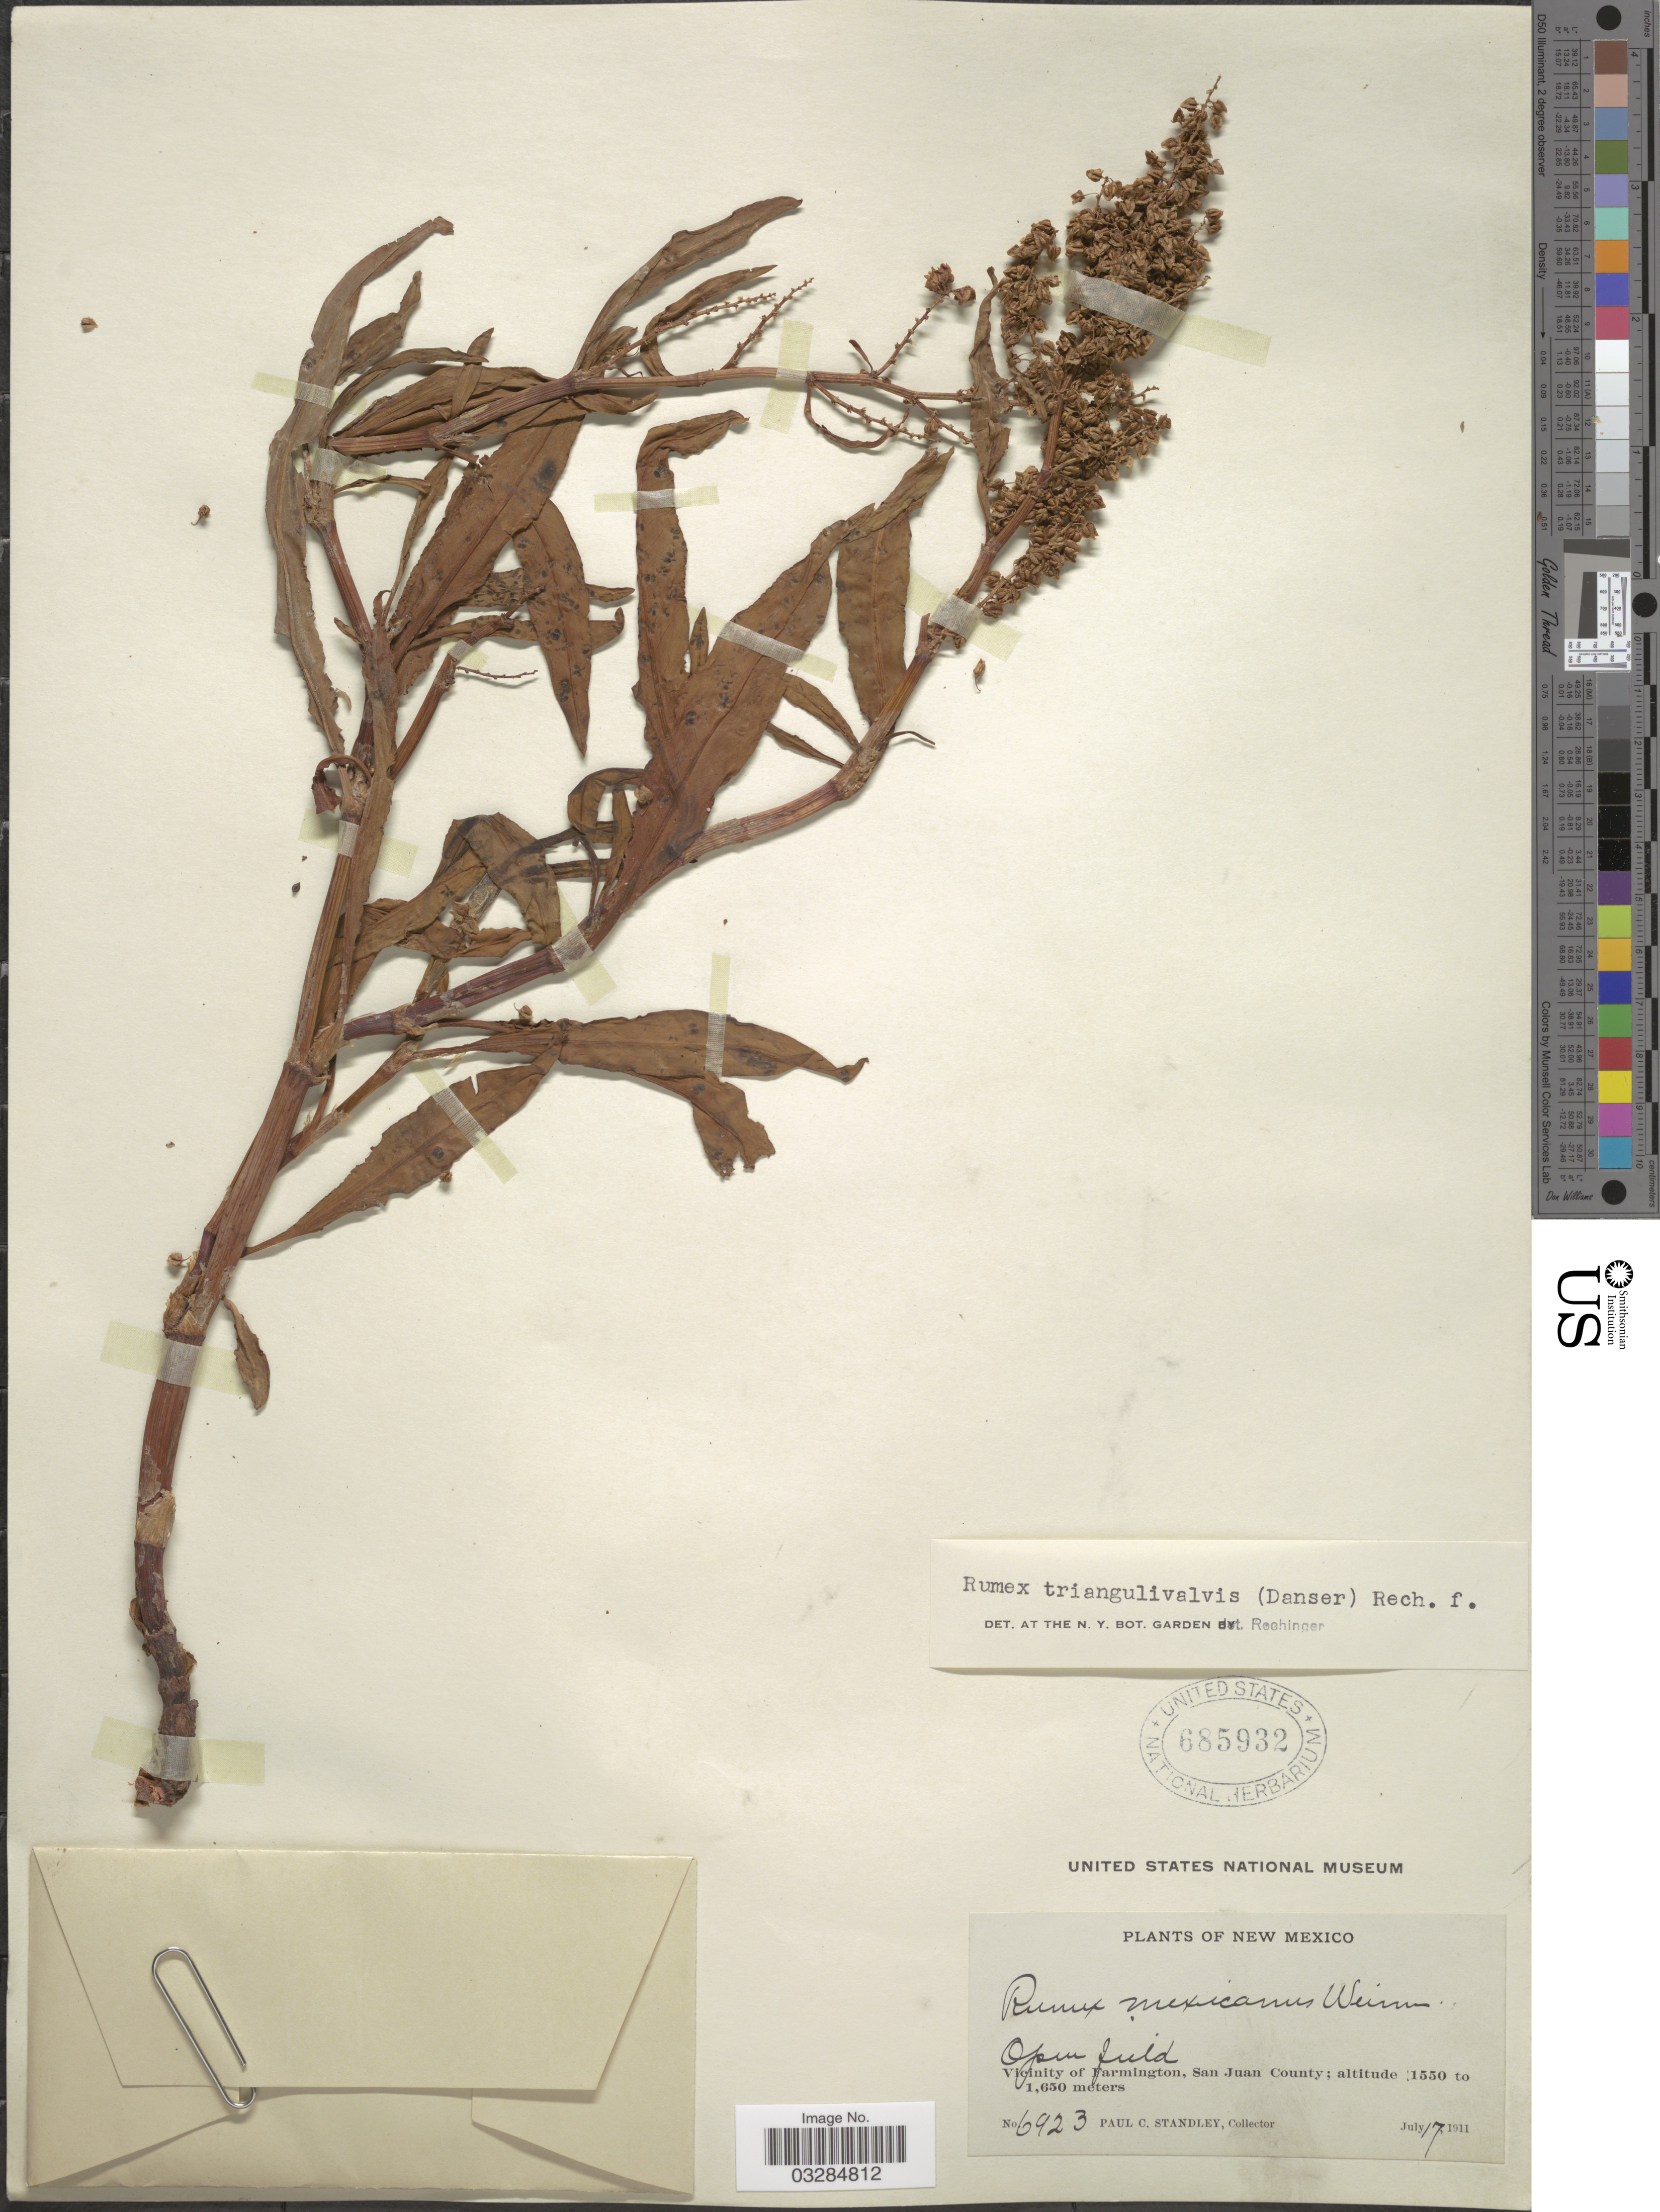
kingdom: Plantae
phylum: Tracheophyta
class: Magnoliopsida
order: Caryophyllales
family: Polygonaceae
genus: Rumex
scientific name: Rumex triangulivalvis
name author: (Danser) Rech. f.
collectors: P. C. Standley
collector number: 6923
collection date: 1911-07-17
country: United States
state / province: New Mexico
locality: Vicinity of Farmington, San Juan County.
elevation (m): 1550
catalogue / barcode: US 685932